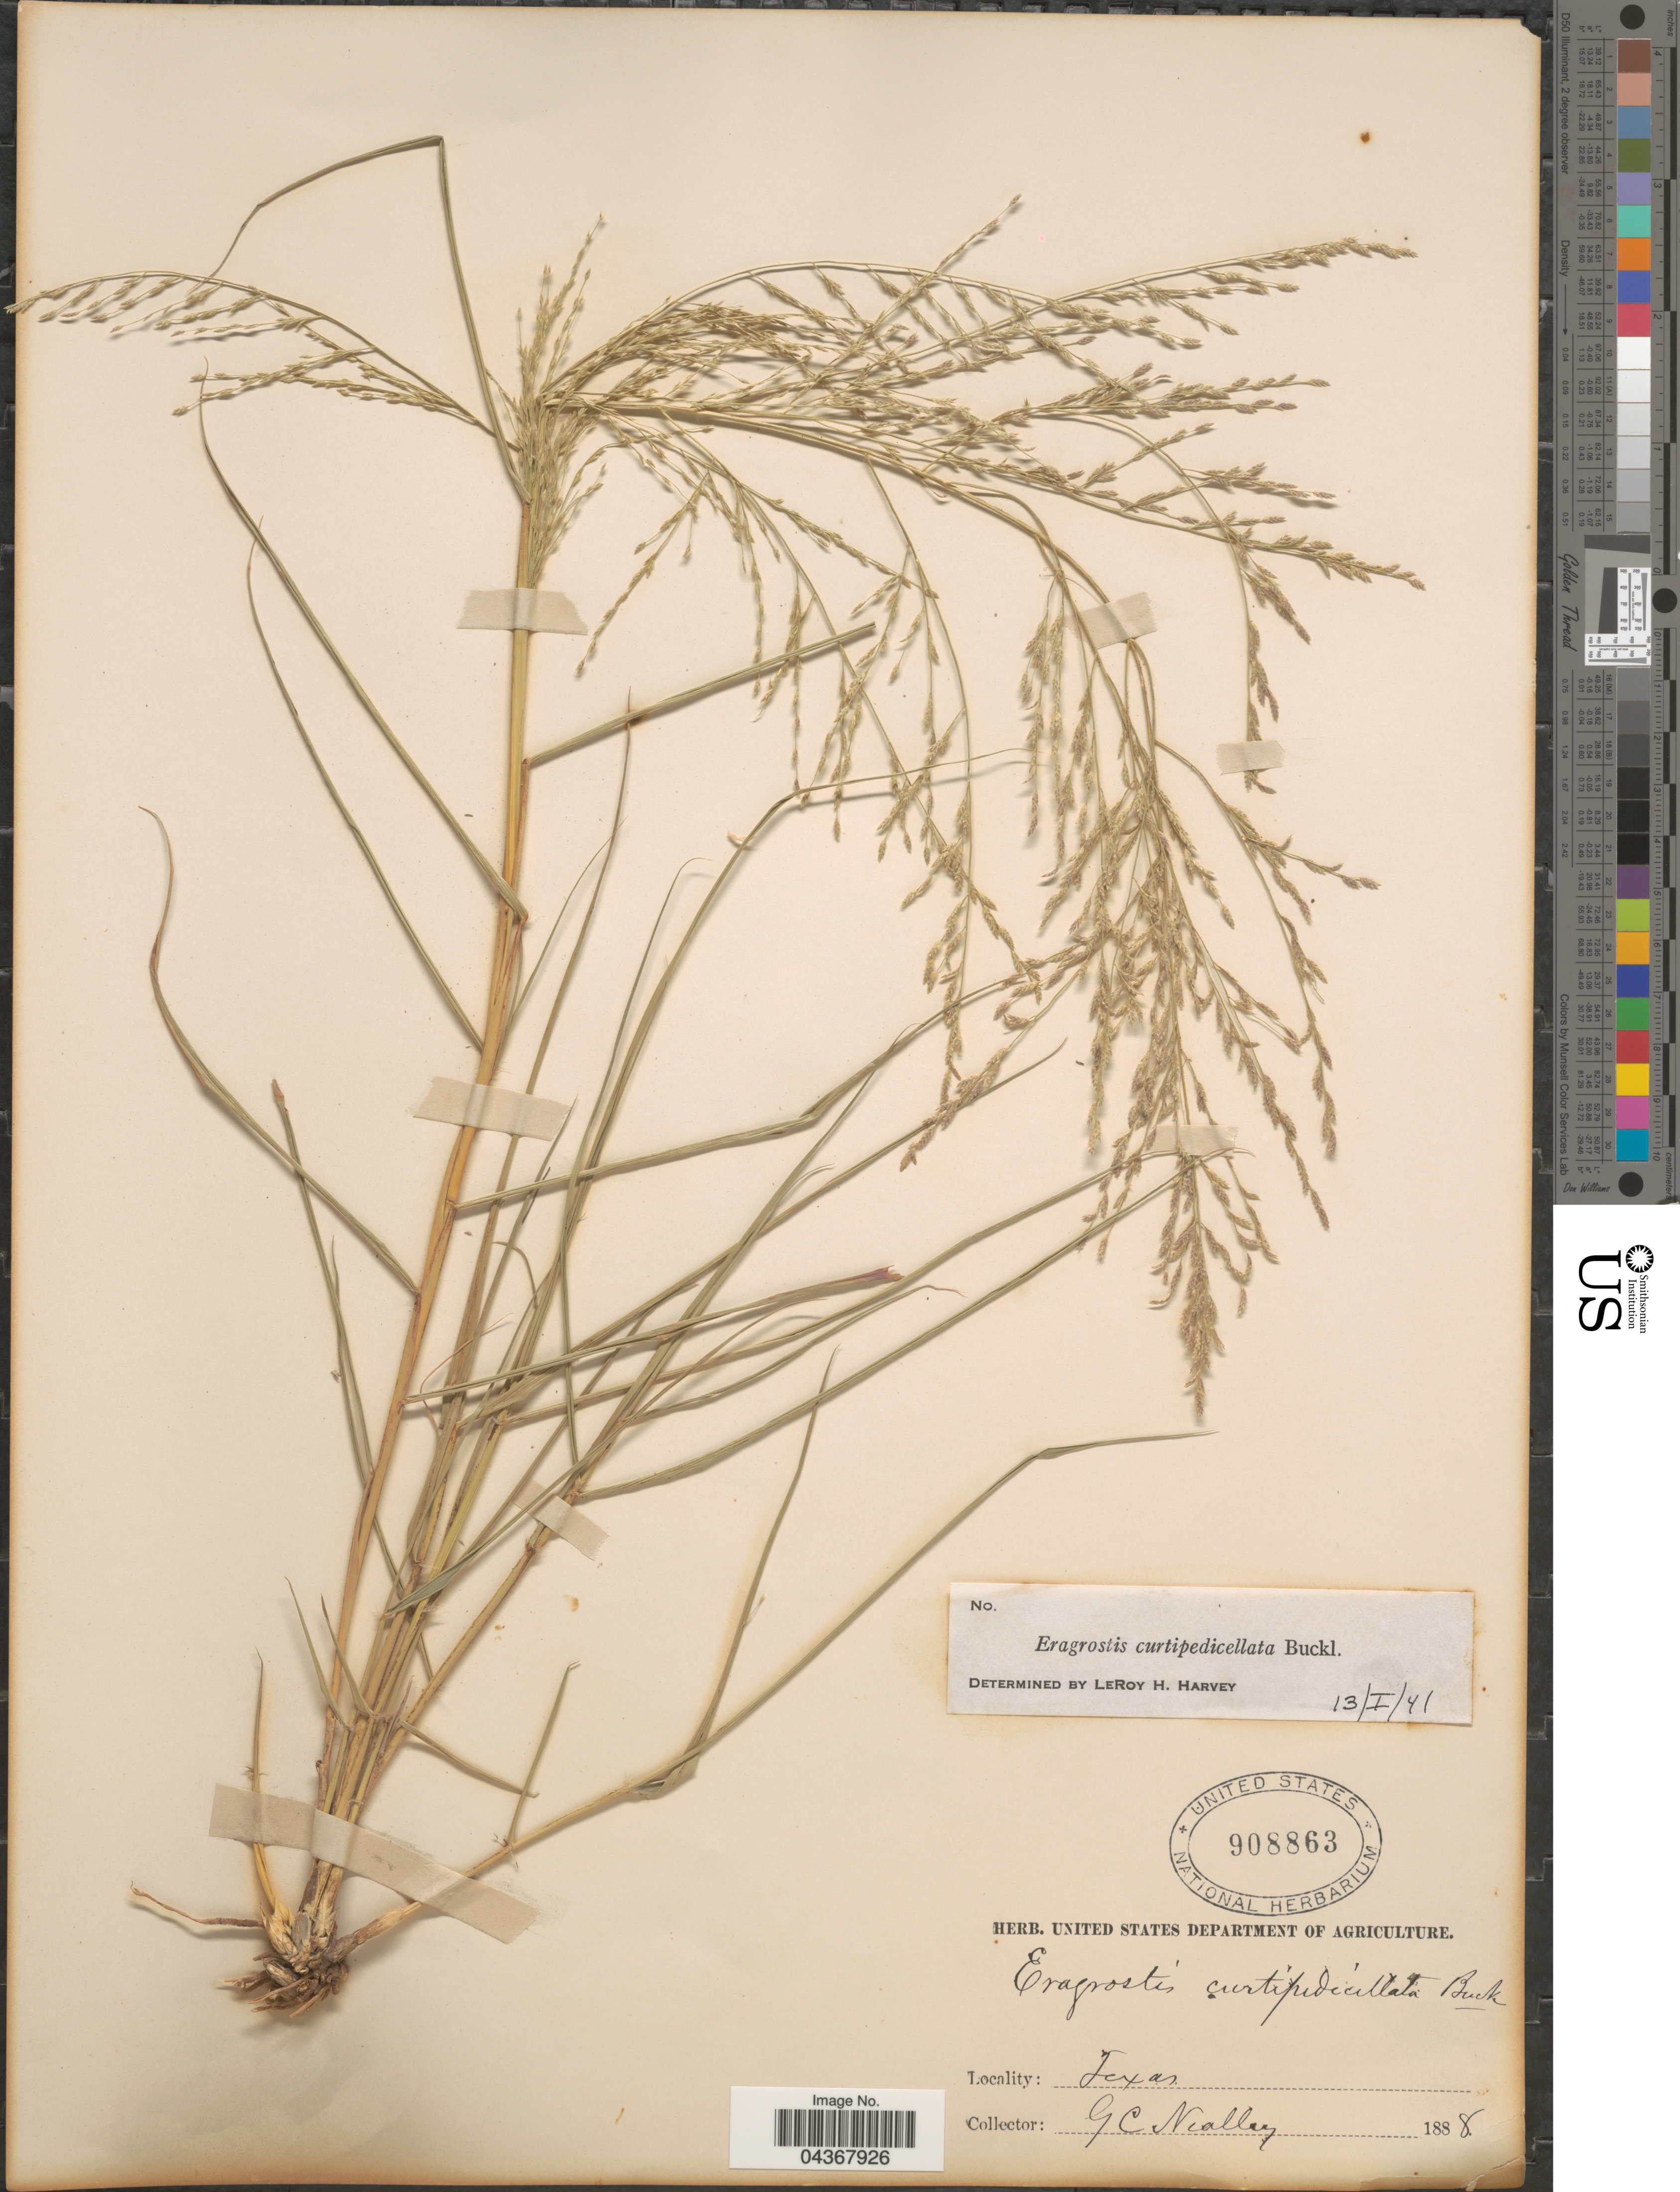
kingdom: Plantae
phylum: Tracheophyta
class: Liliopsida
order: Poales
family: Poaceae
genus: Eragrostis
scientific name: Eragrostis curtipedicellata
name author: Buckley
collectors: G. C. Nealley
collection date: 1888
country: United States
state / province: Texas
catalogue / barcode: US 908863